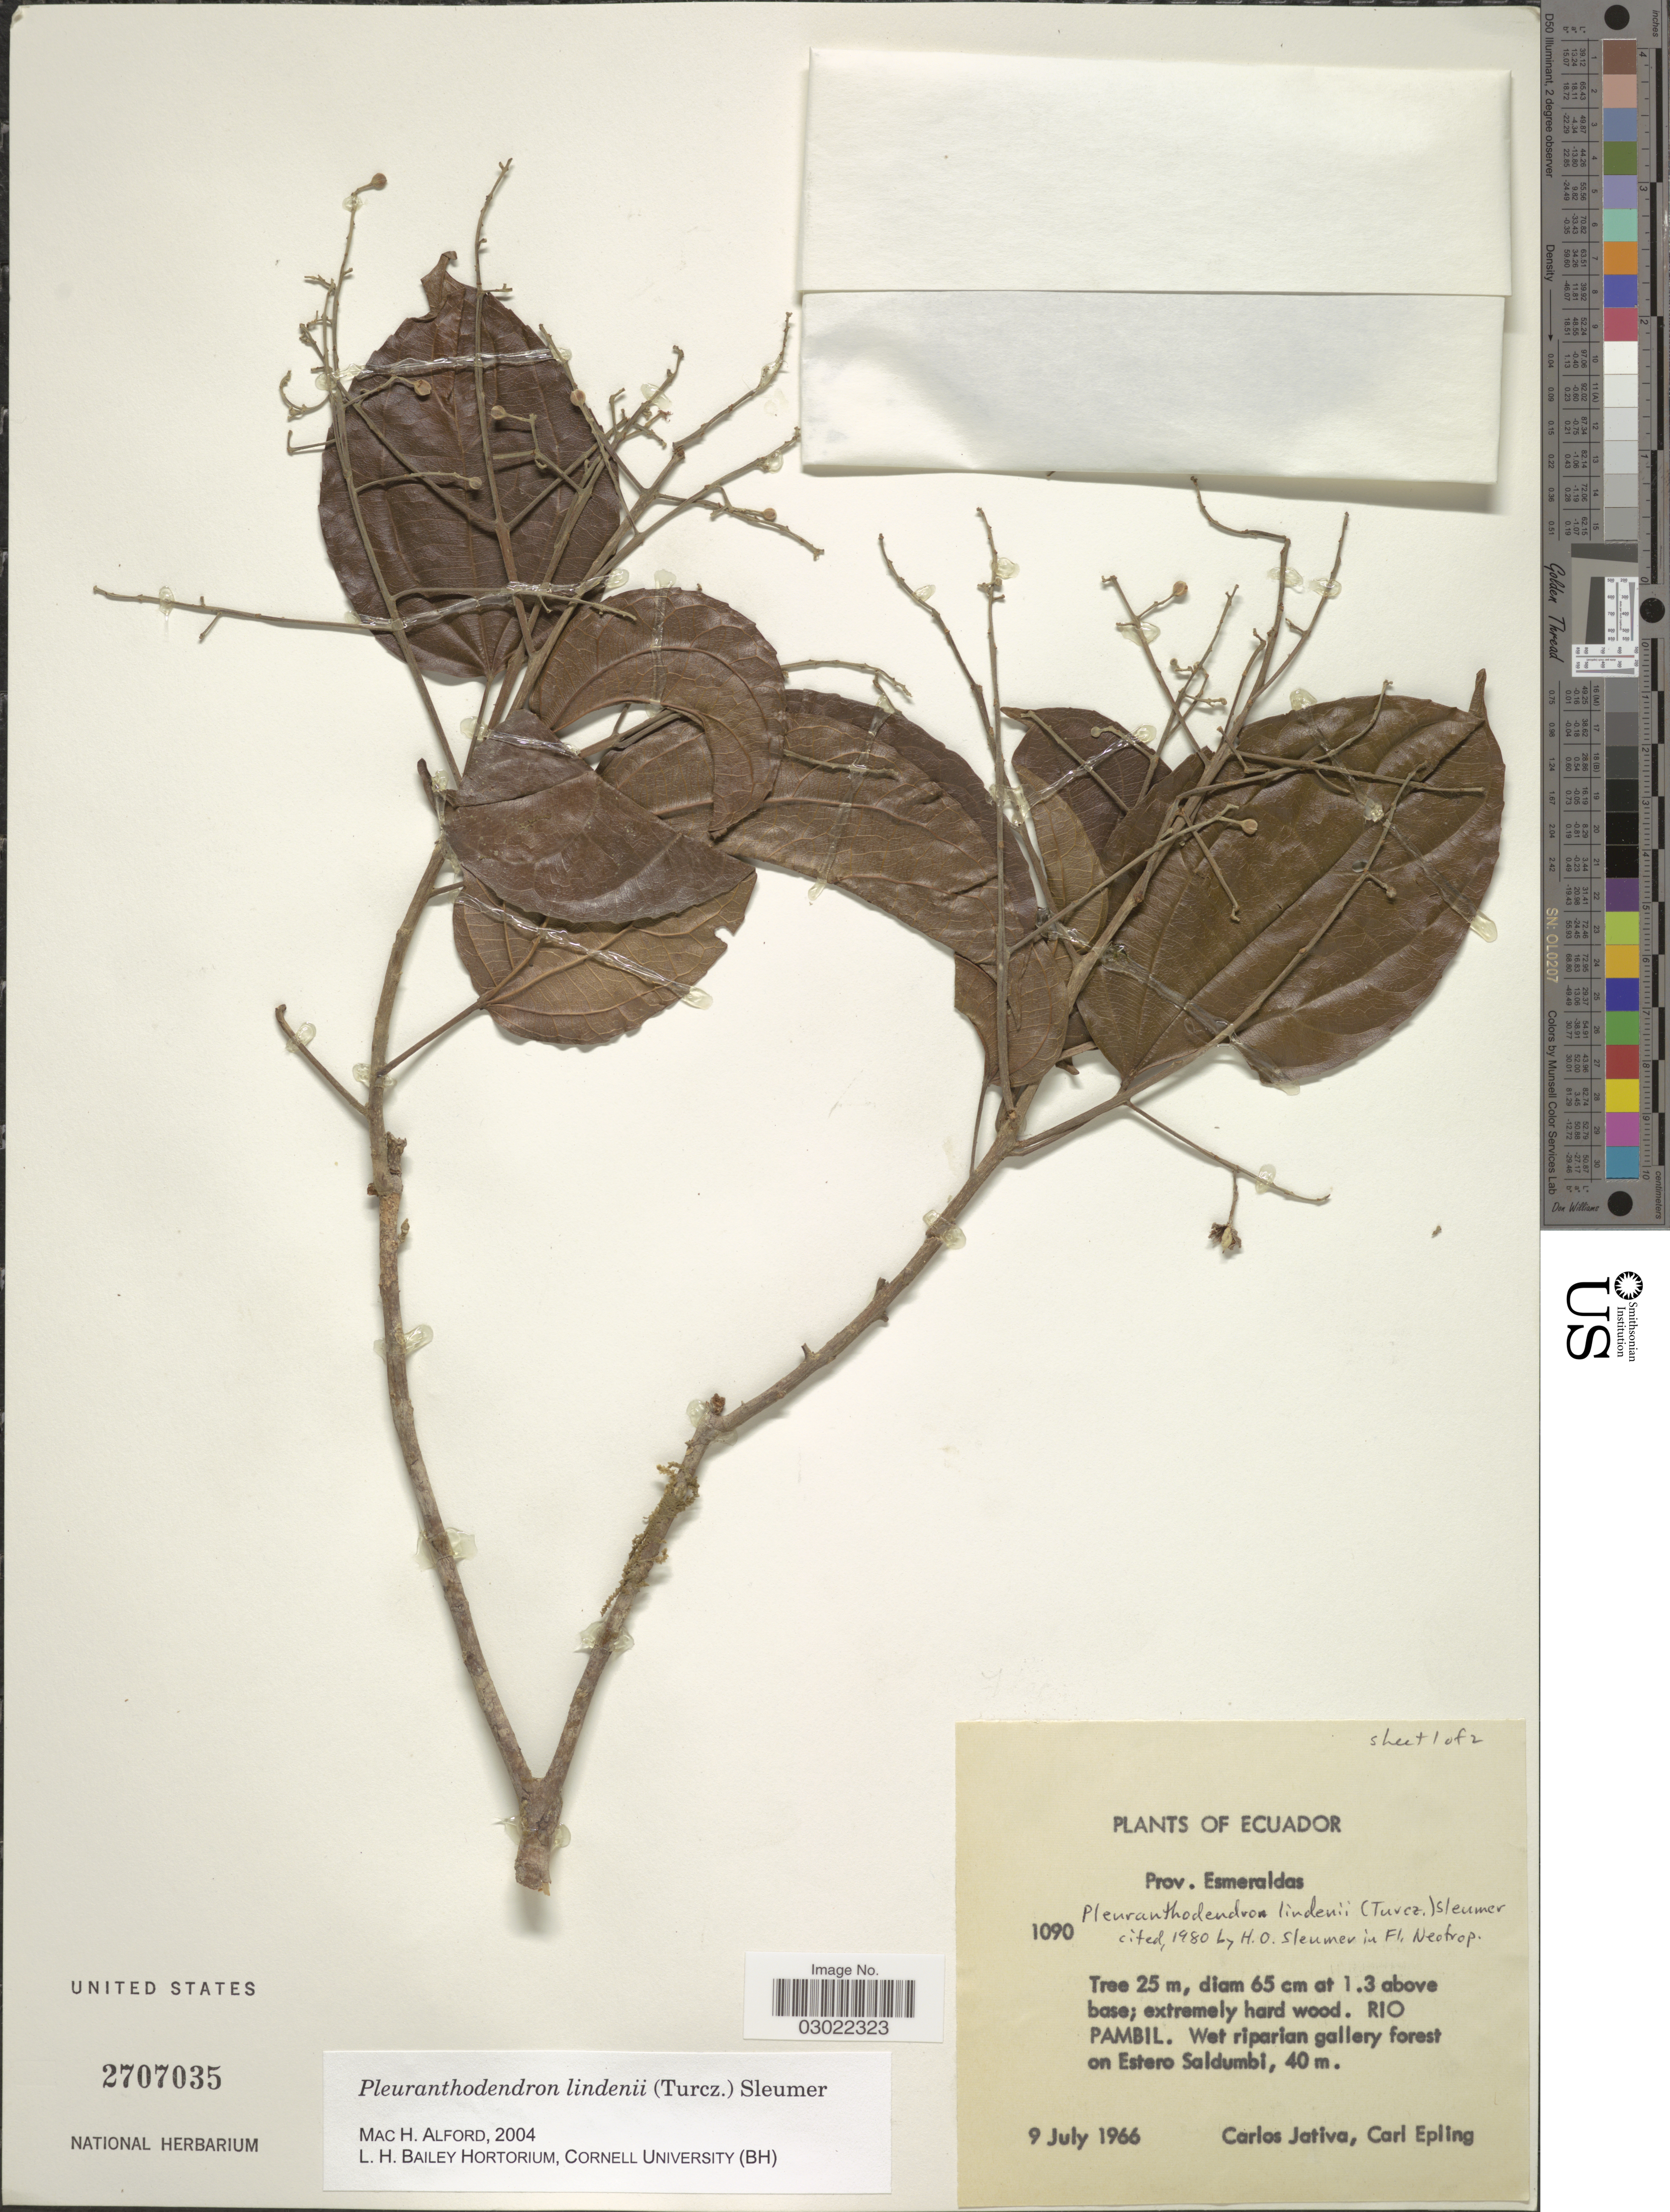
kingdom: Plantae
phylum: Tracheophyta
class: Magnoliopsida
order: Malpighiales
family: Salicaceae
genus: Pleuranthodendron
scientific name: Pleuranthodendron lindenii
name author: (Turcz.) Sleumer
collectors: C. D. Játiva & C. C. Epling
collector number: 1090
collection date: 1966-07-09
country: Ecuador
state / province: Esmeraldas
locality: Prov. Esmeraldas. Rio Pambil. Wet riparian gallery forest on Estero Saldumbi.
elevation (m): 40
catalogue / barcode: US 2707035